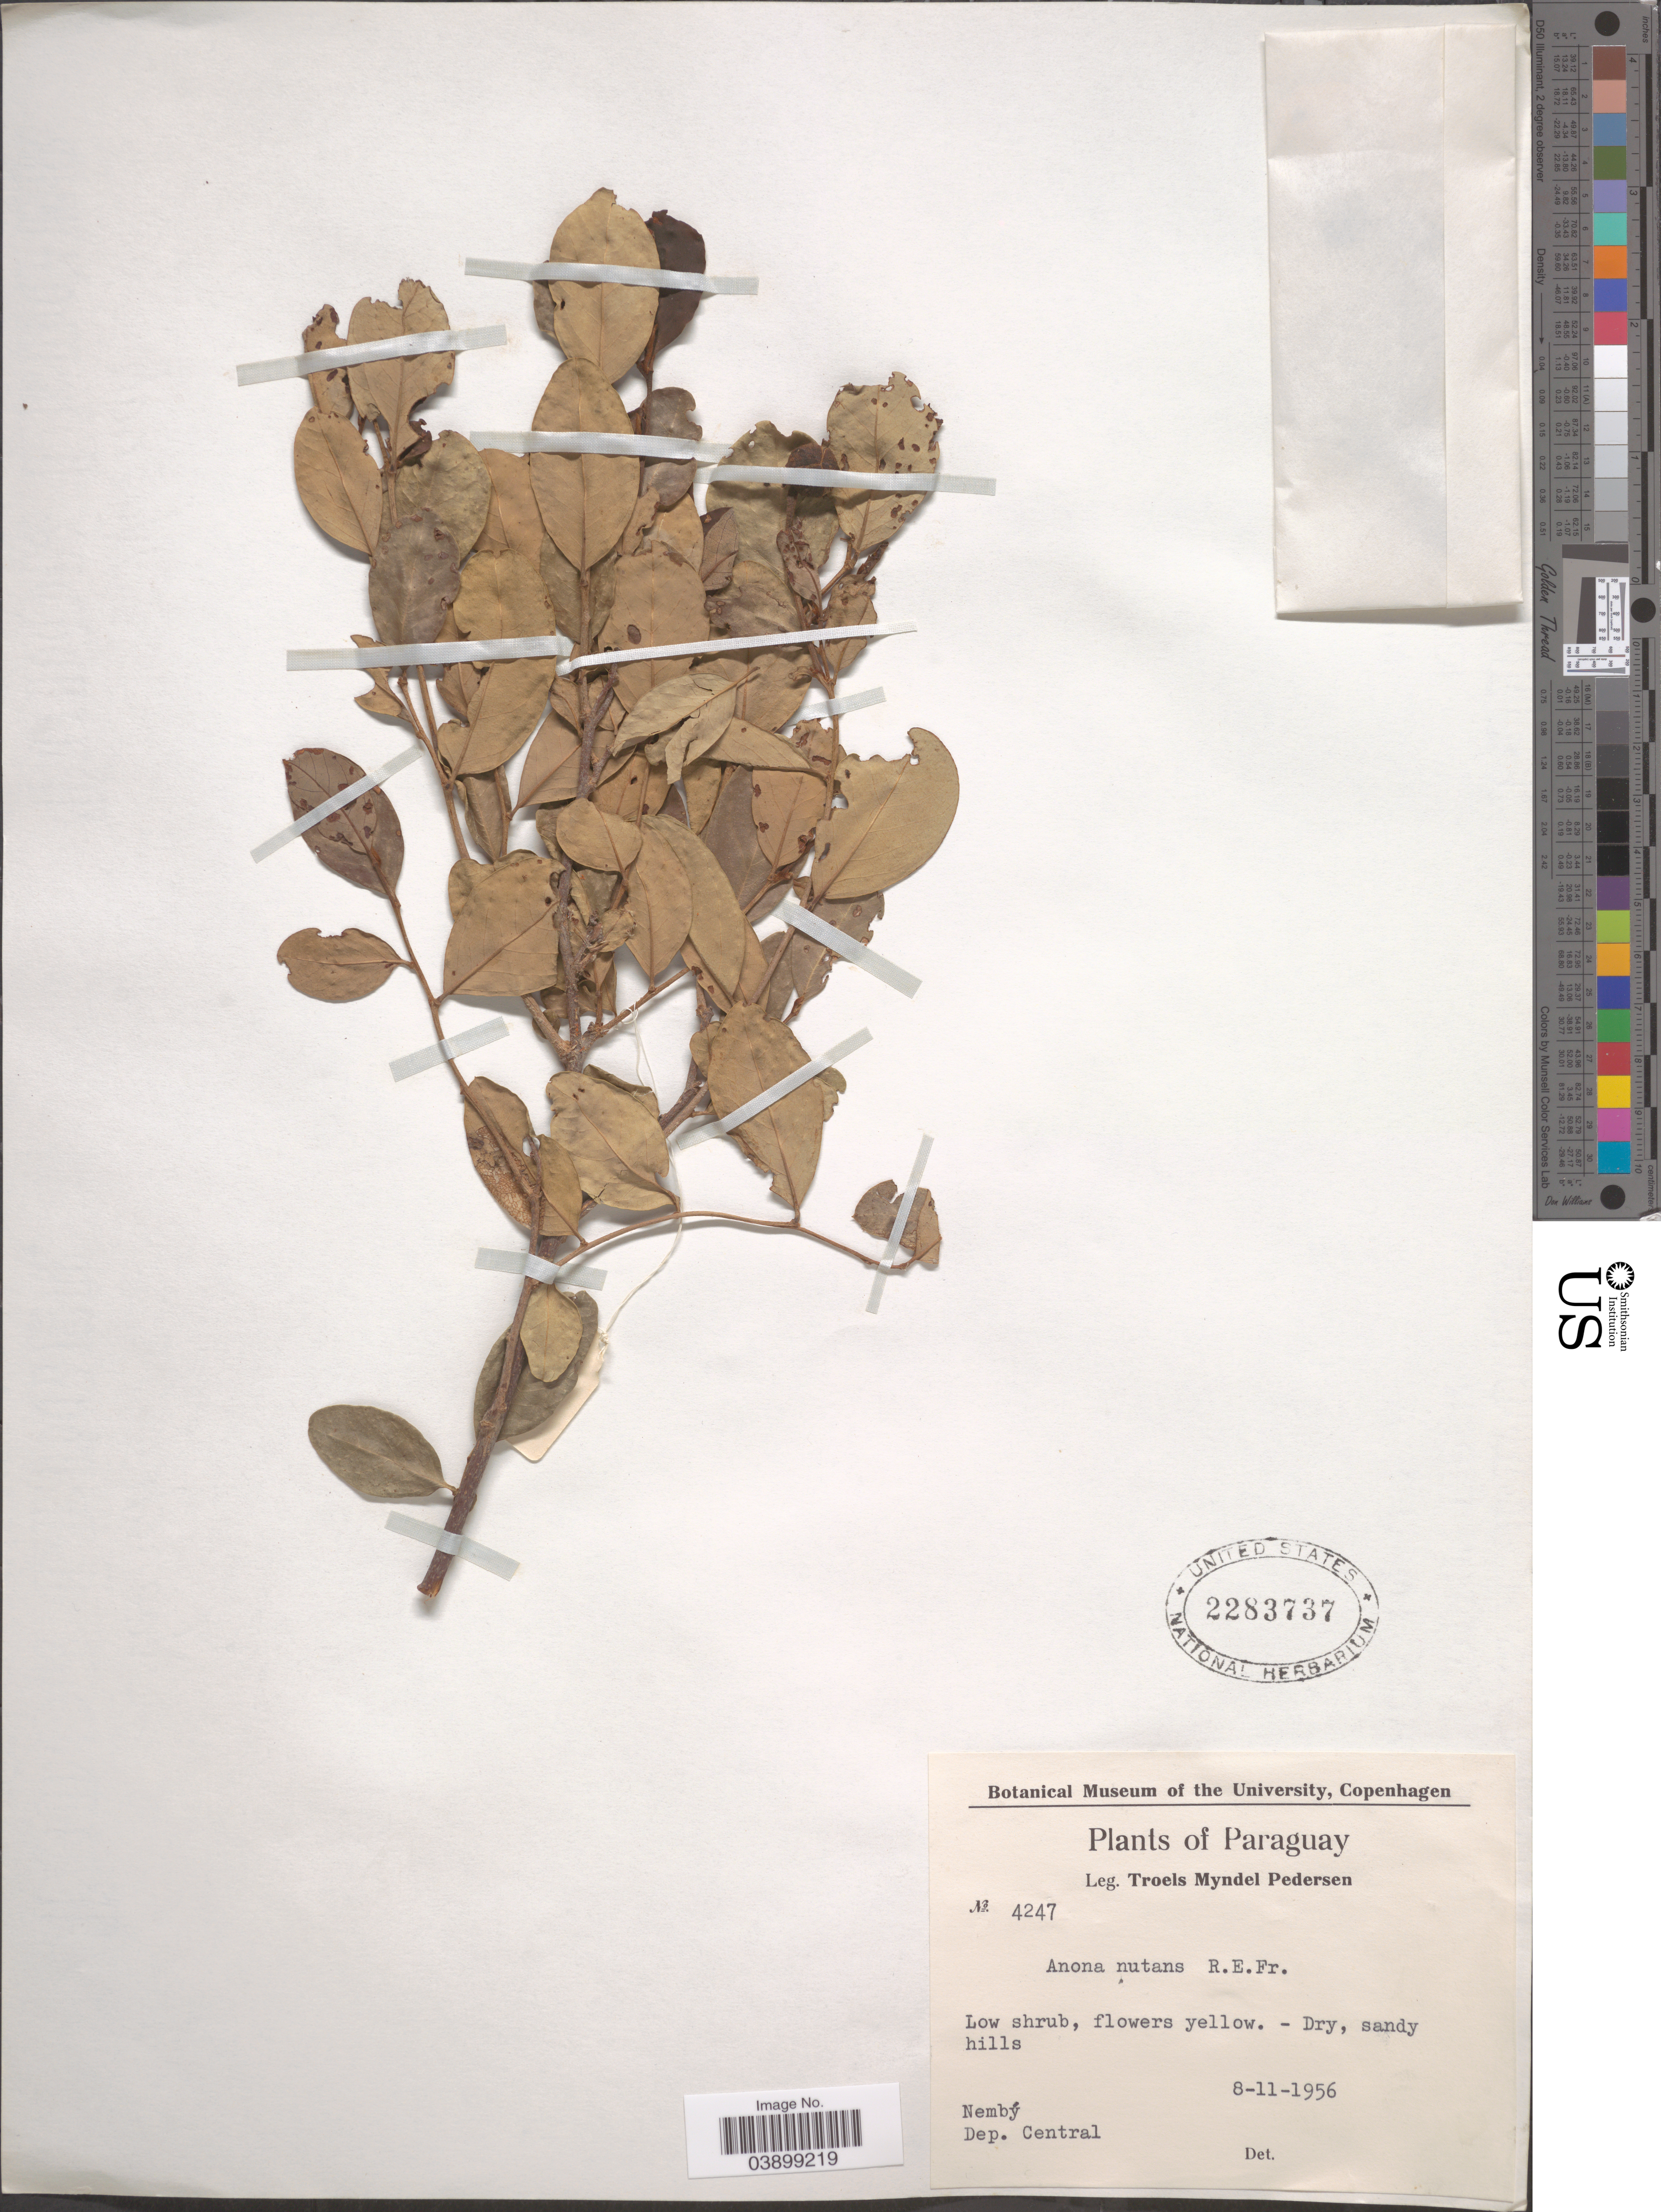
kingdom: Plantae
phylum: Tracheophyta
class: Magnoliopsida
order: Magnoliales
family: Annonaceae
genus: Annona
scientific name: Annona nutans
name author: R.E. Fr.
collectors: T. Pederson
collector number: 4247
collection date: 1956-11-08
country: Paraguay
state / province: Central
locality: Nembý. Dep. Central.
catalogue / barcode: US 2283737